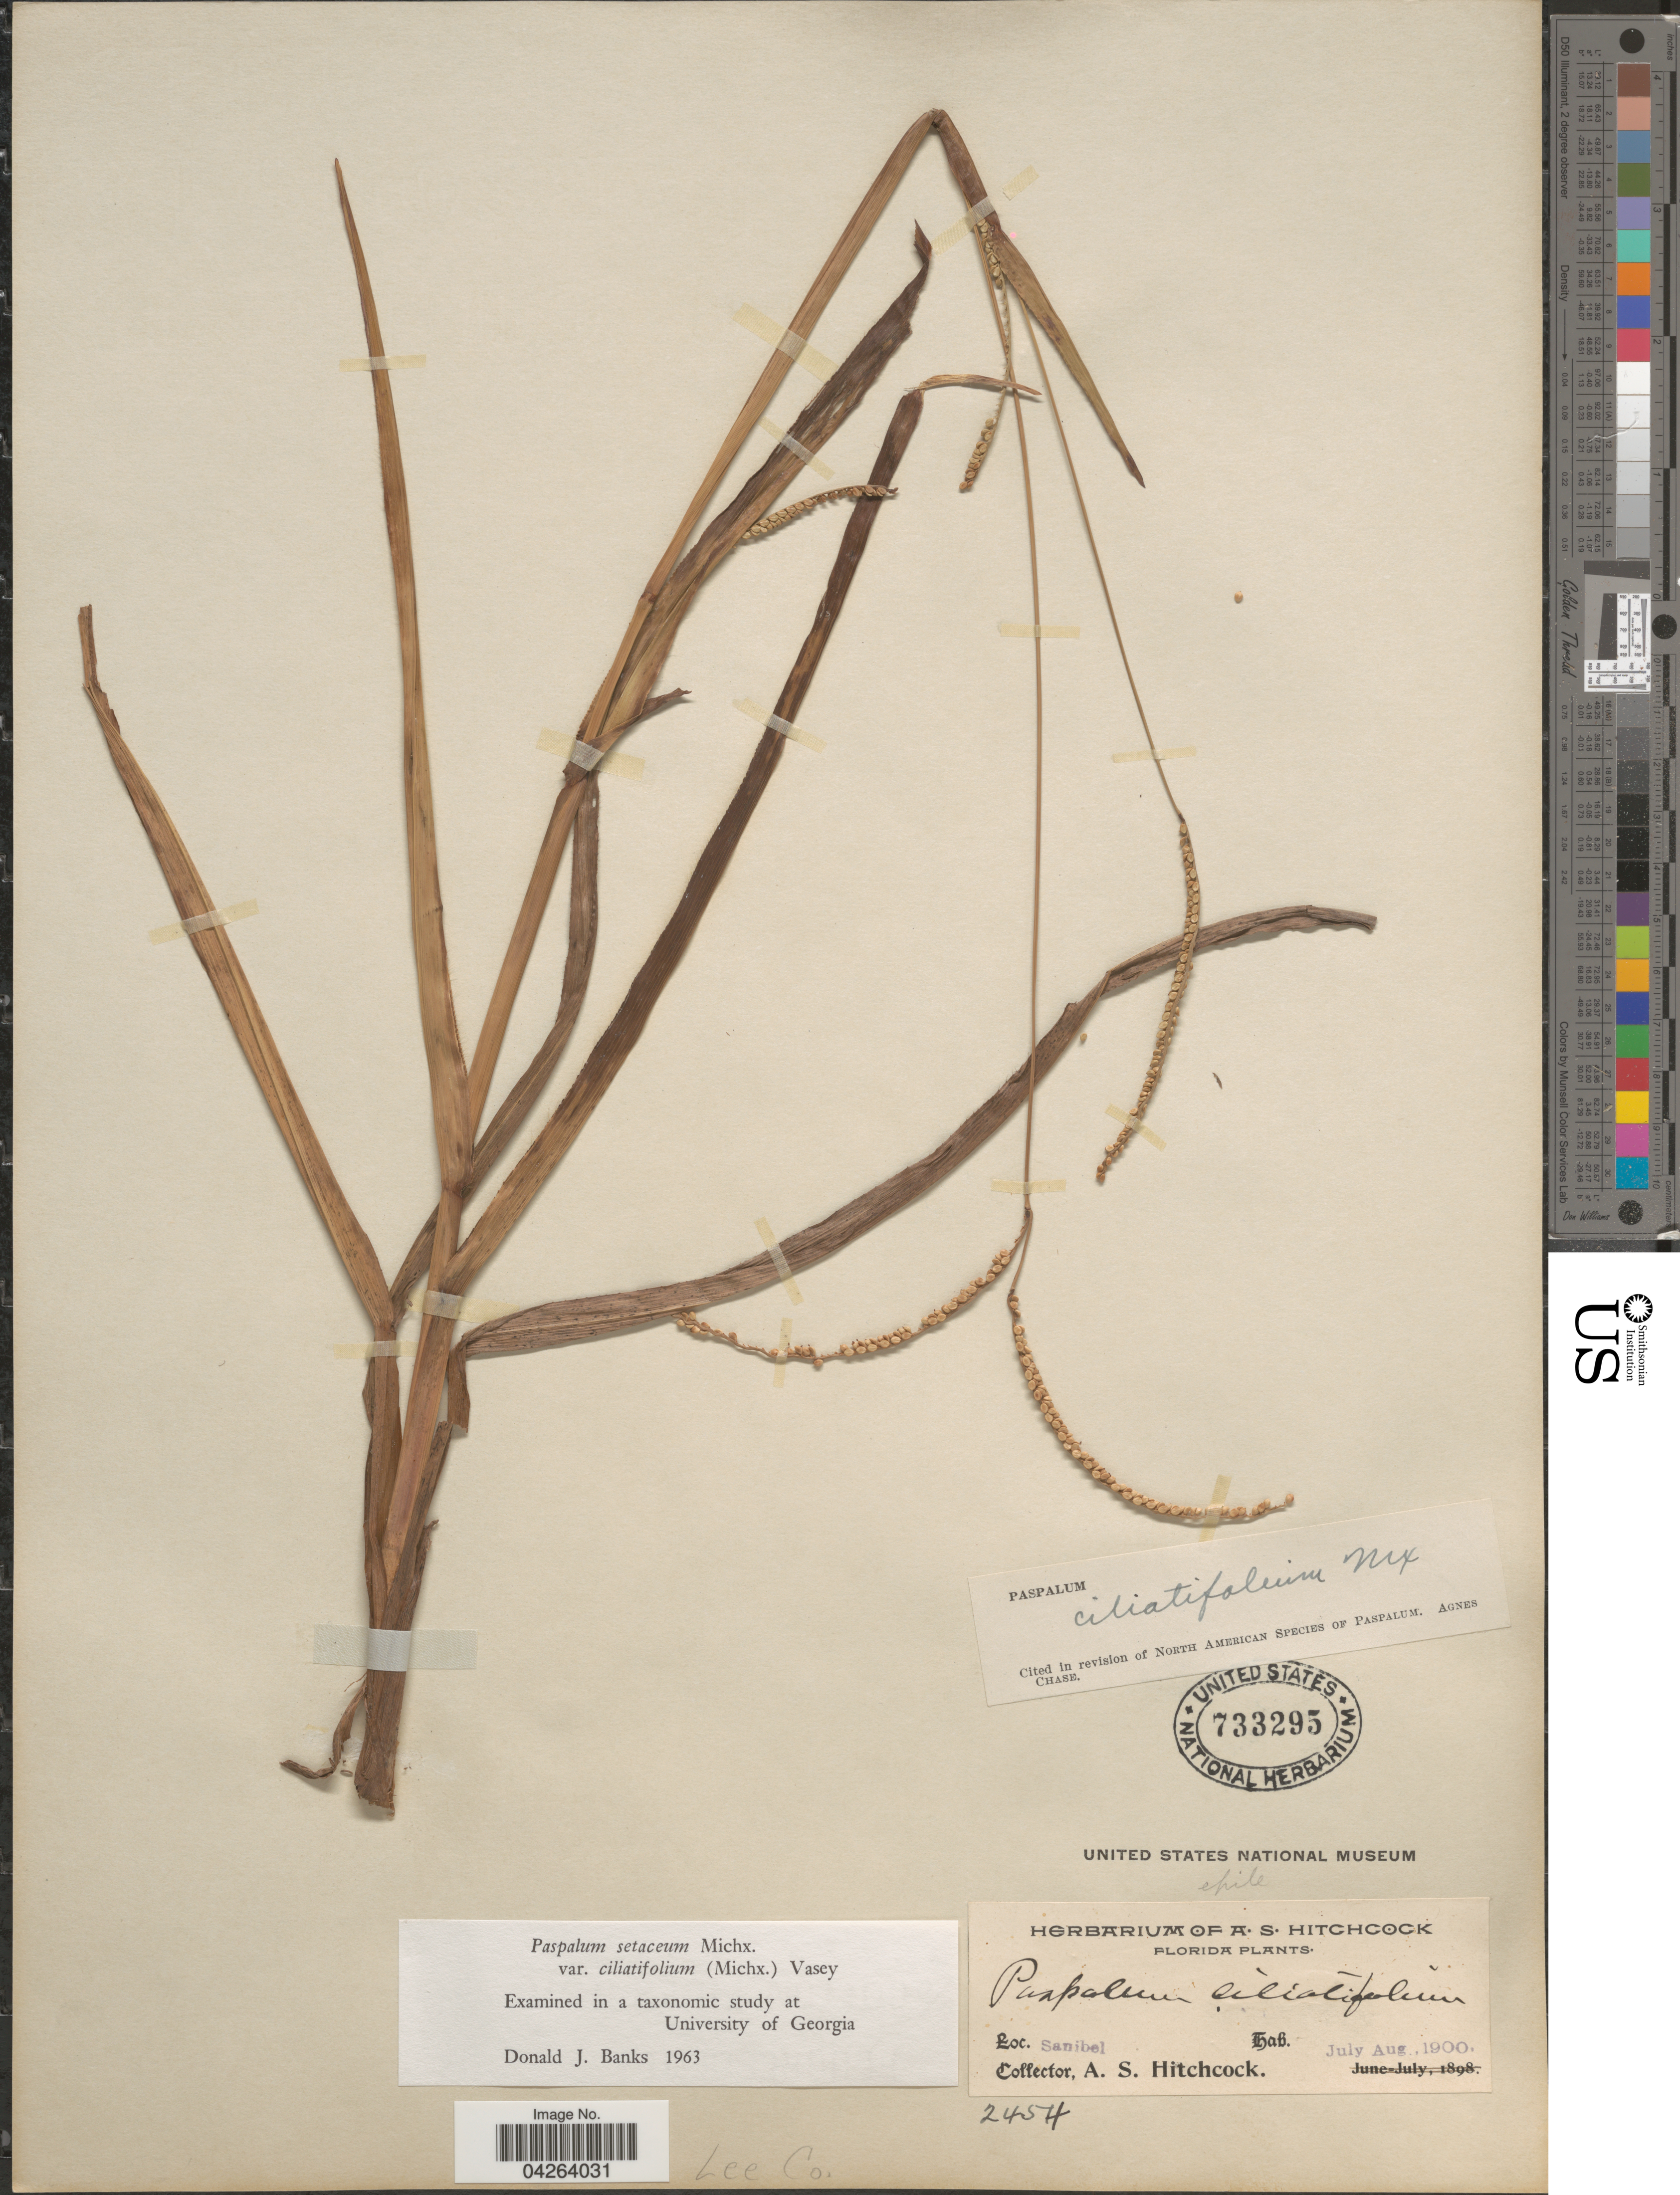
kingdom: Plantae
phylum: Tracheophyta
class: Liliopsida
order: Poales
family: Poaceae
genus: Paspalum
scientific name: Paspalum setaceum var. ciliatifolium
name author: (Michx.) Vasey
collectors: A. S. Hitchcock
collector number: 2454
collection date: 1900-07/1900-08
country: United States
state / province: Florida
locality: Sanibel. Lee Co.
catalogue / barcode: US 733295